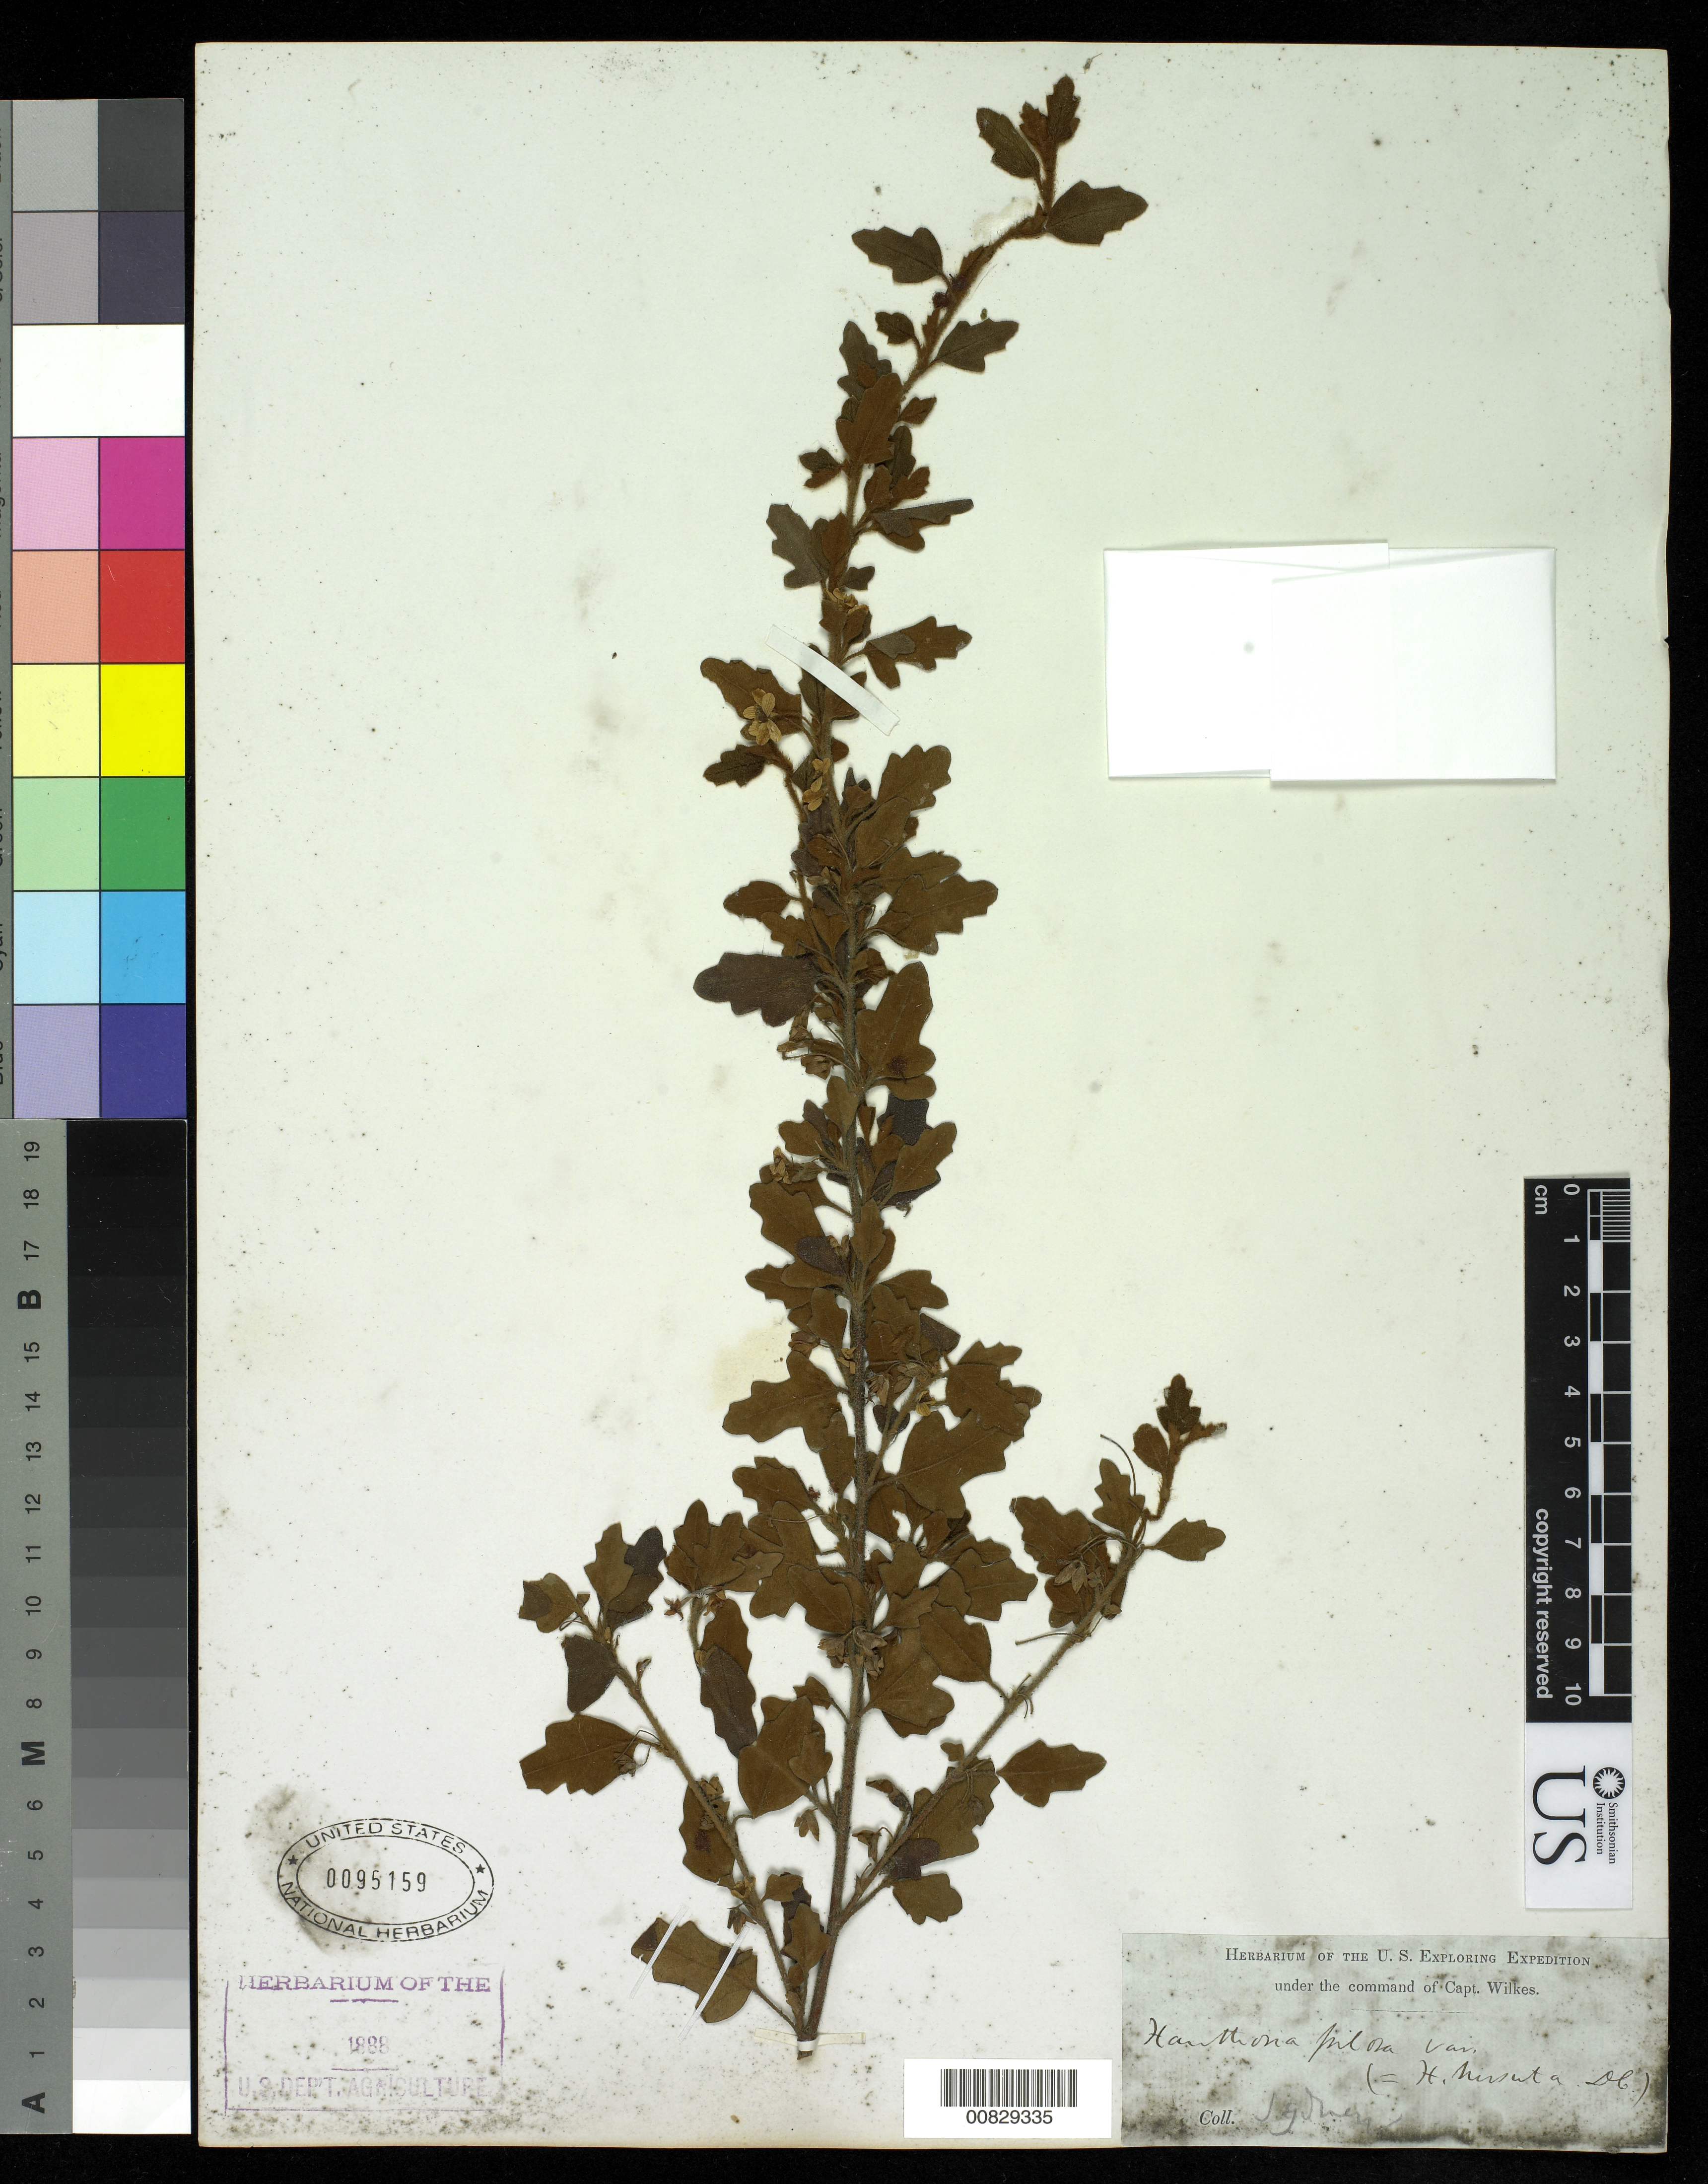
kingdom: Plantae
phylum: Tracheophyta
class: Magnoliopsida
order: Apiales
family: Apiaceae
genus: Xanthosia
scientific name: Xanthosia pilosa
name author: Rudge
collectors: Wilkes Explor. Exped.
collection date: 1838/1842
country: Australia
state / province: New South Wales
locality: Sydney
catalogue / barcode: US 95159